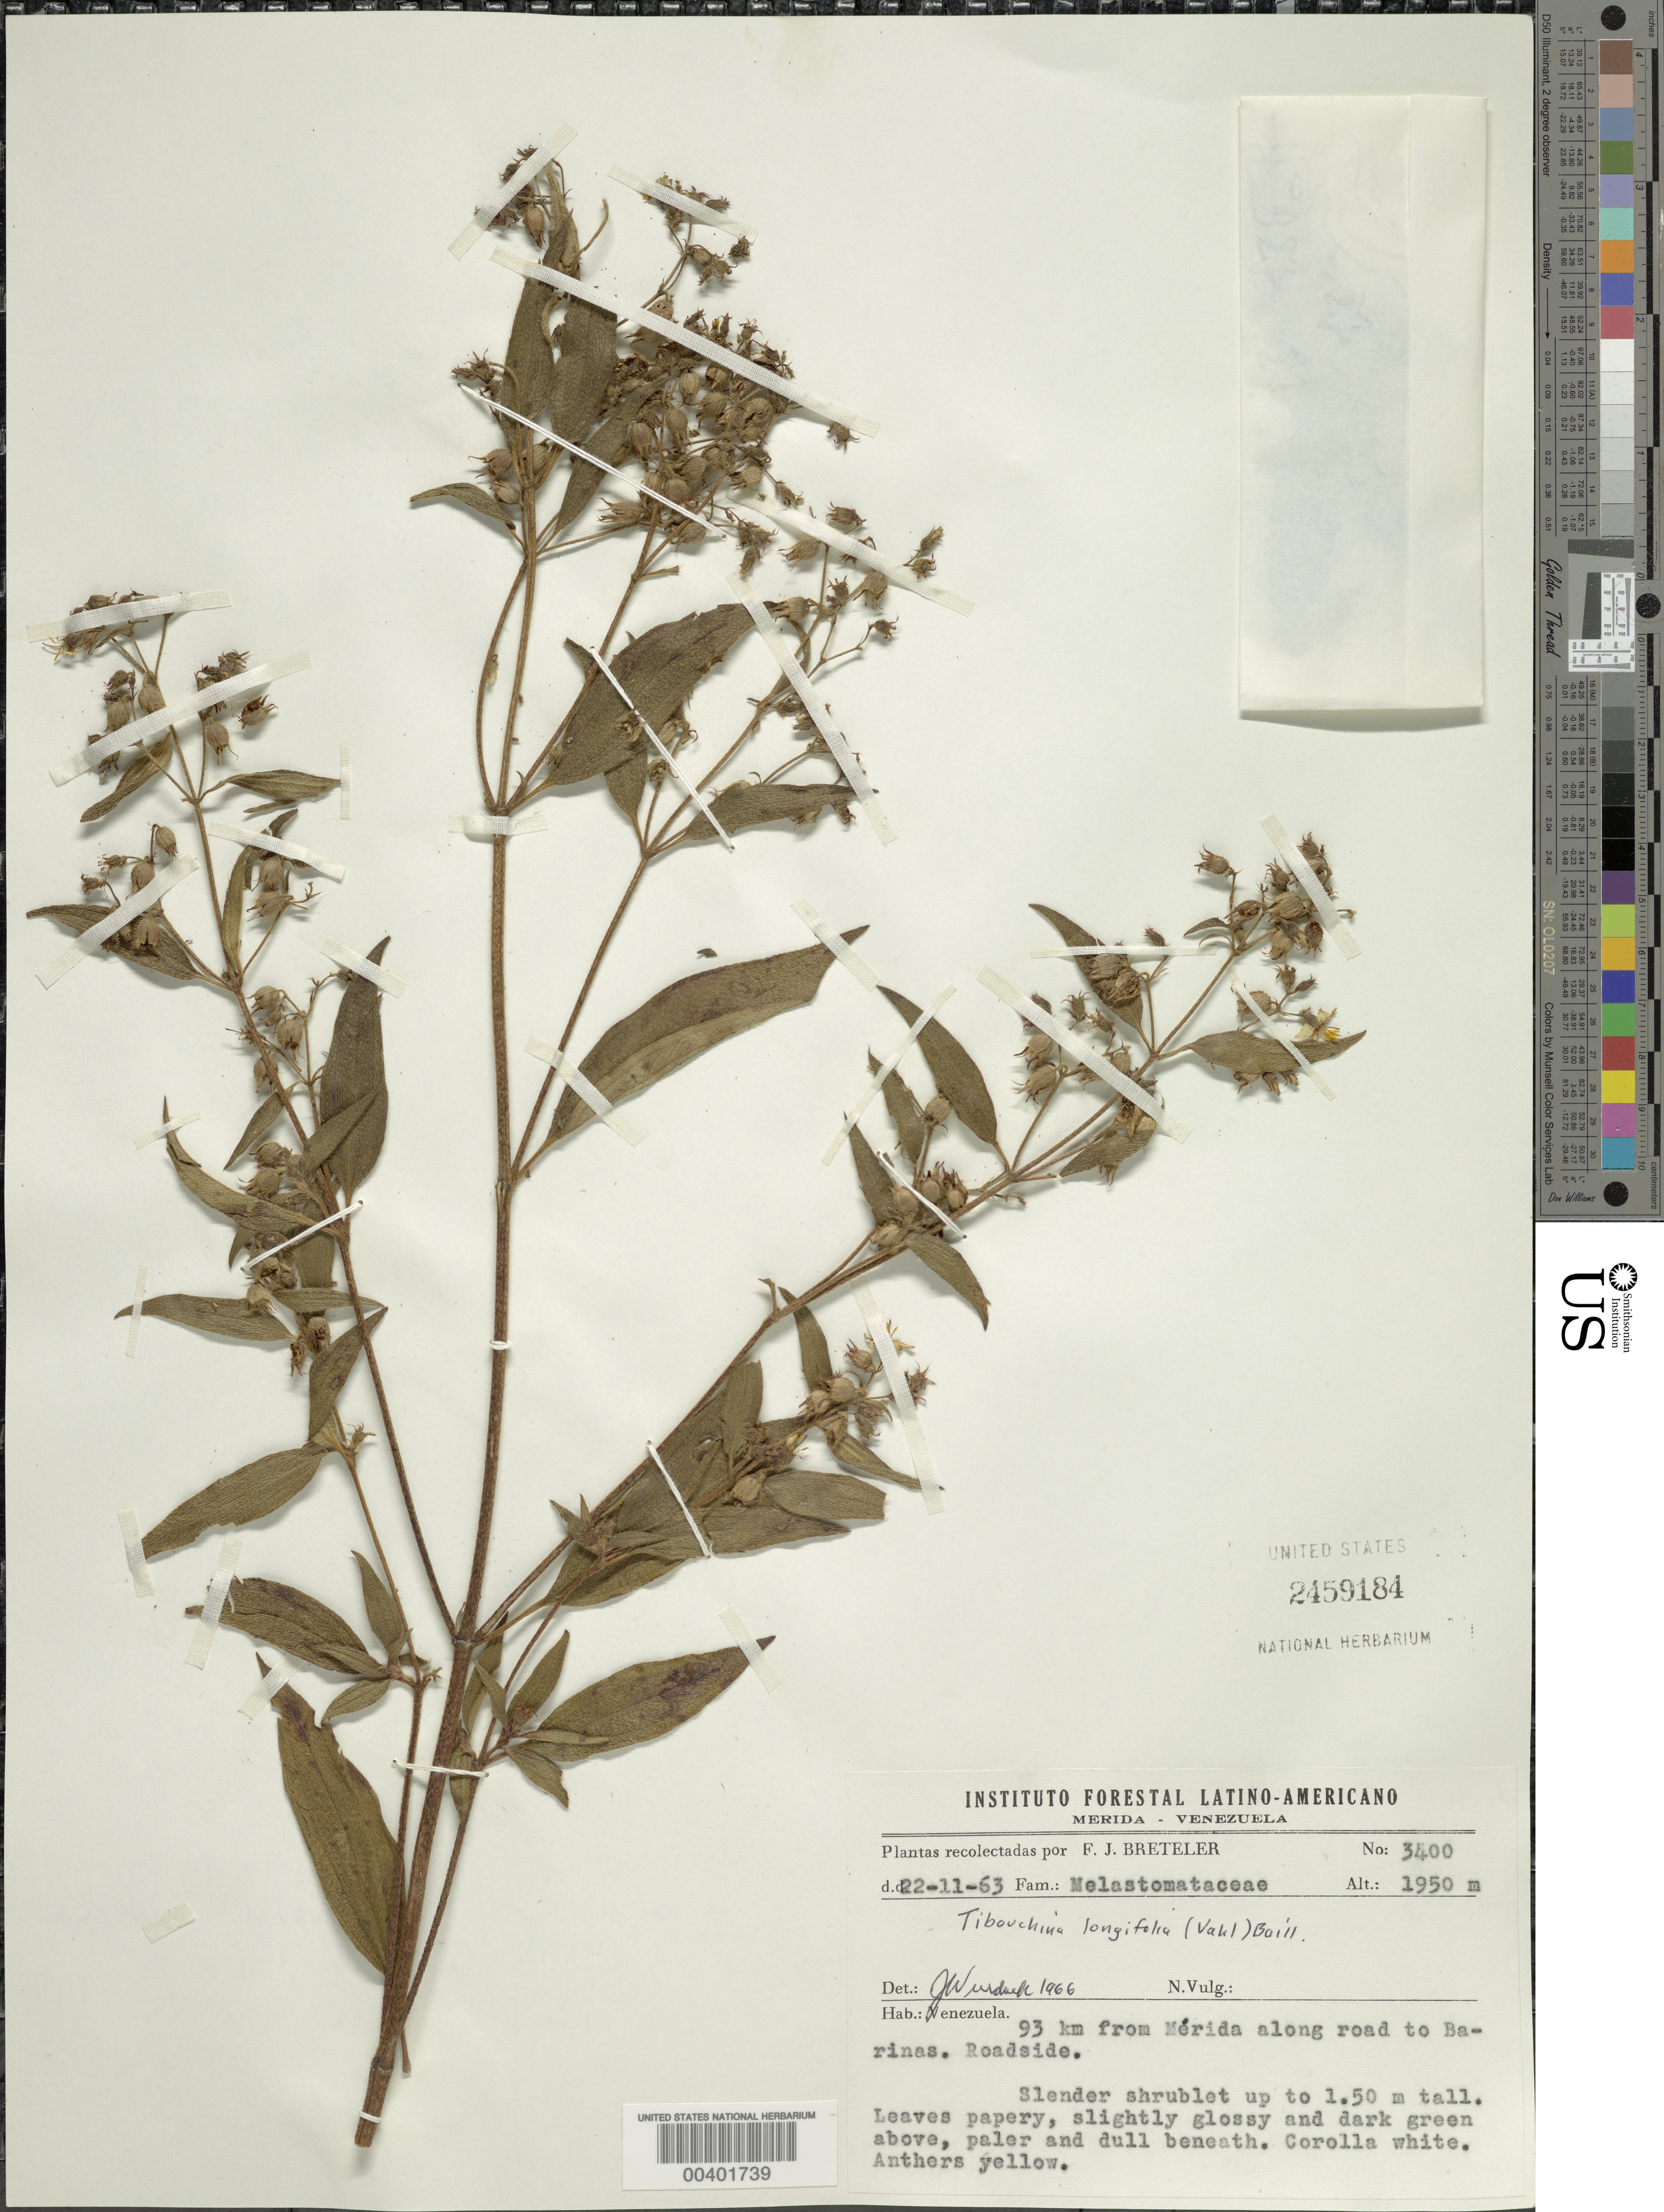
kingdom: Plantae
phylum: Tracheophyta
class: Magnoliopsida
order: Myrtales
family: Melastomataceae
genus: Chaetogastra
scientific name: Chaetogastra longifolia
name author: (Vahl) DC.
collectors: F. J. Breteler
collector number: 3400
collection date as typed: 22 Nov 1963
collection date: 1963-11-22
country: Venezuela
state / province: Barinas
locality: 93 km. from Mérida along road to Barinas.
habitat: Roadside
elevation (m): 1950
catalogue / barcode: US 2459184